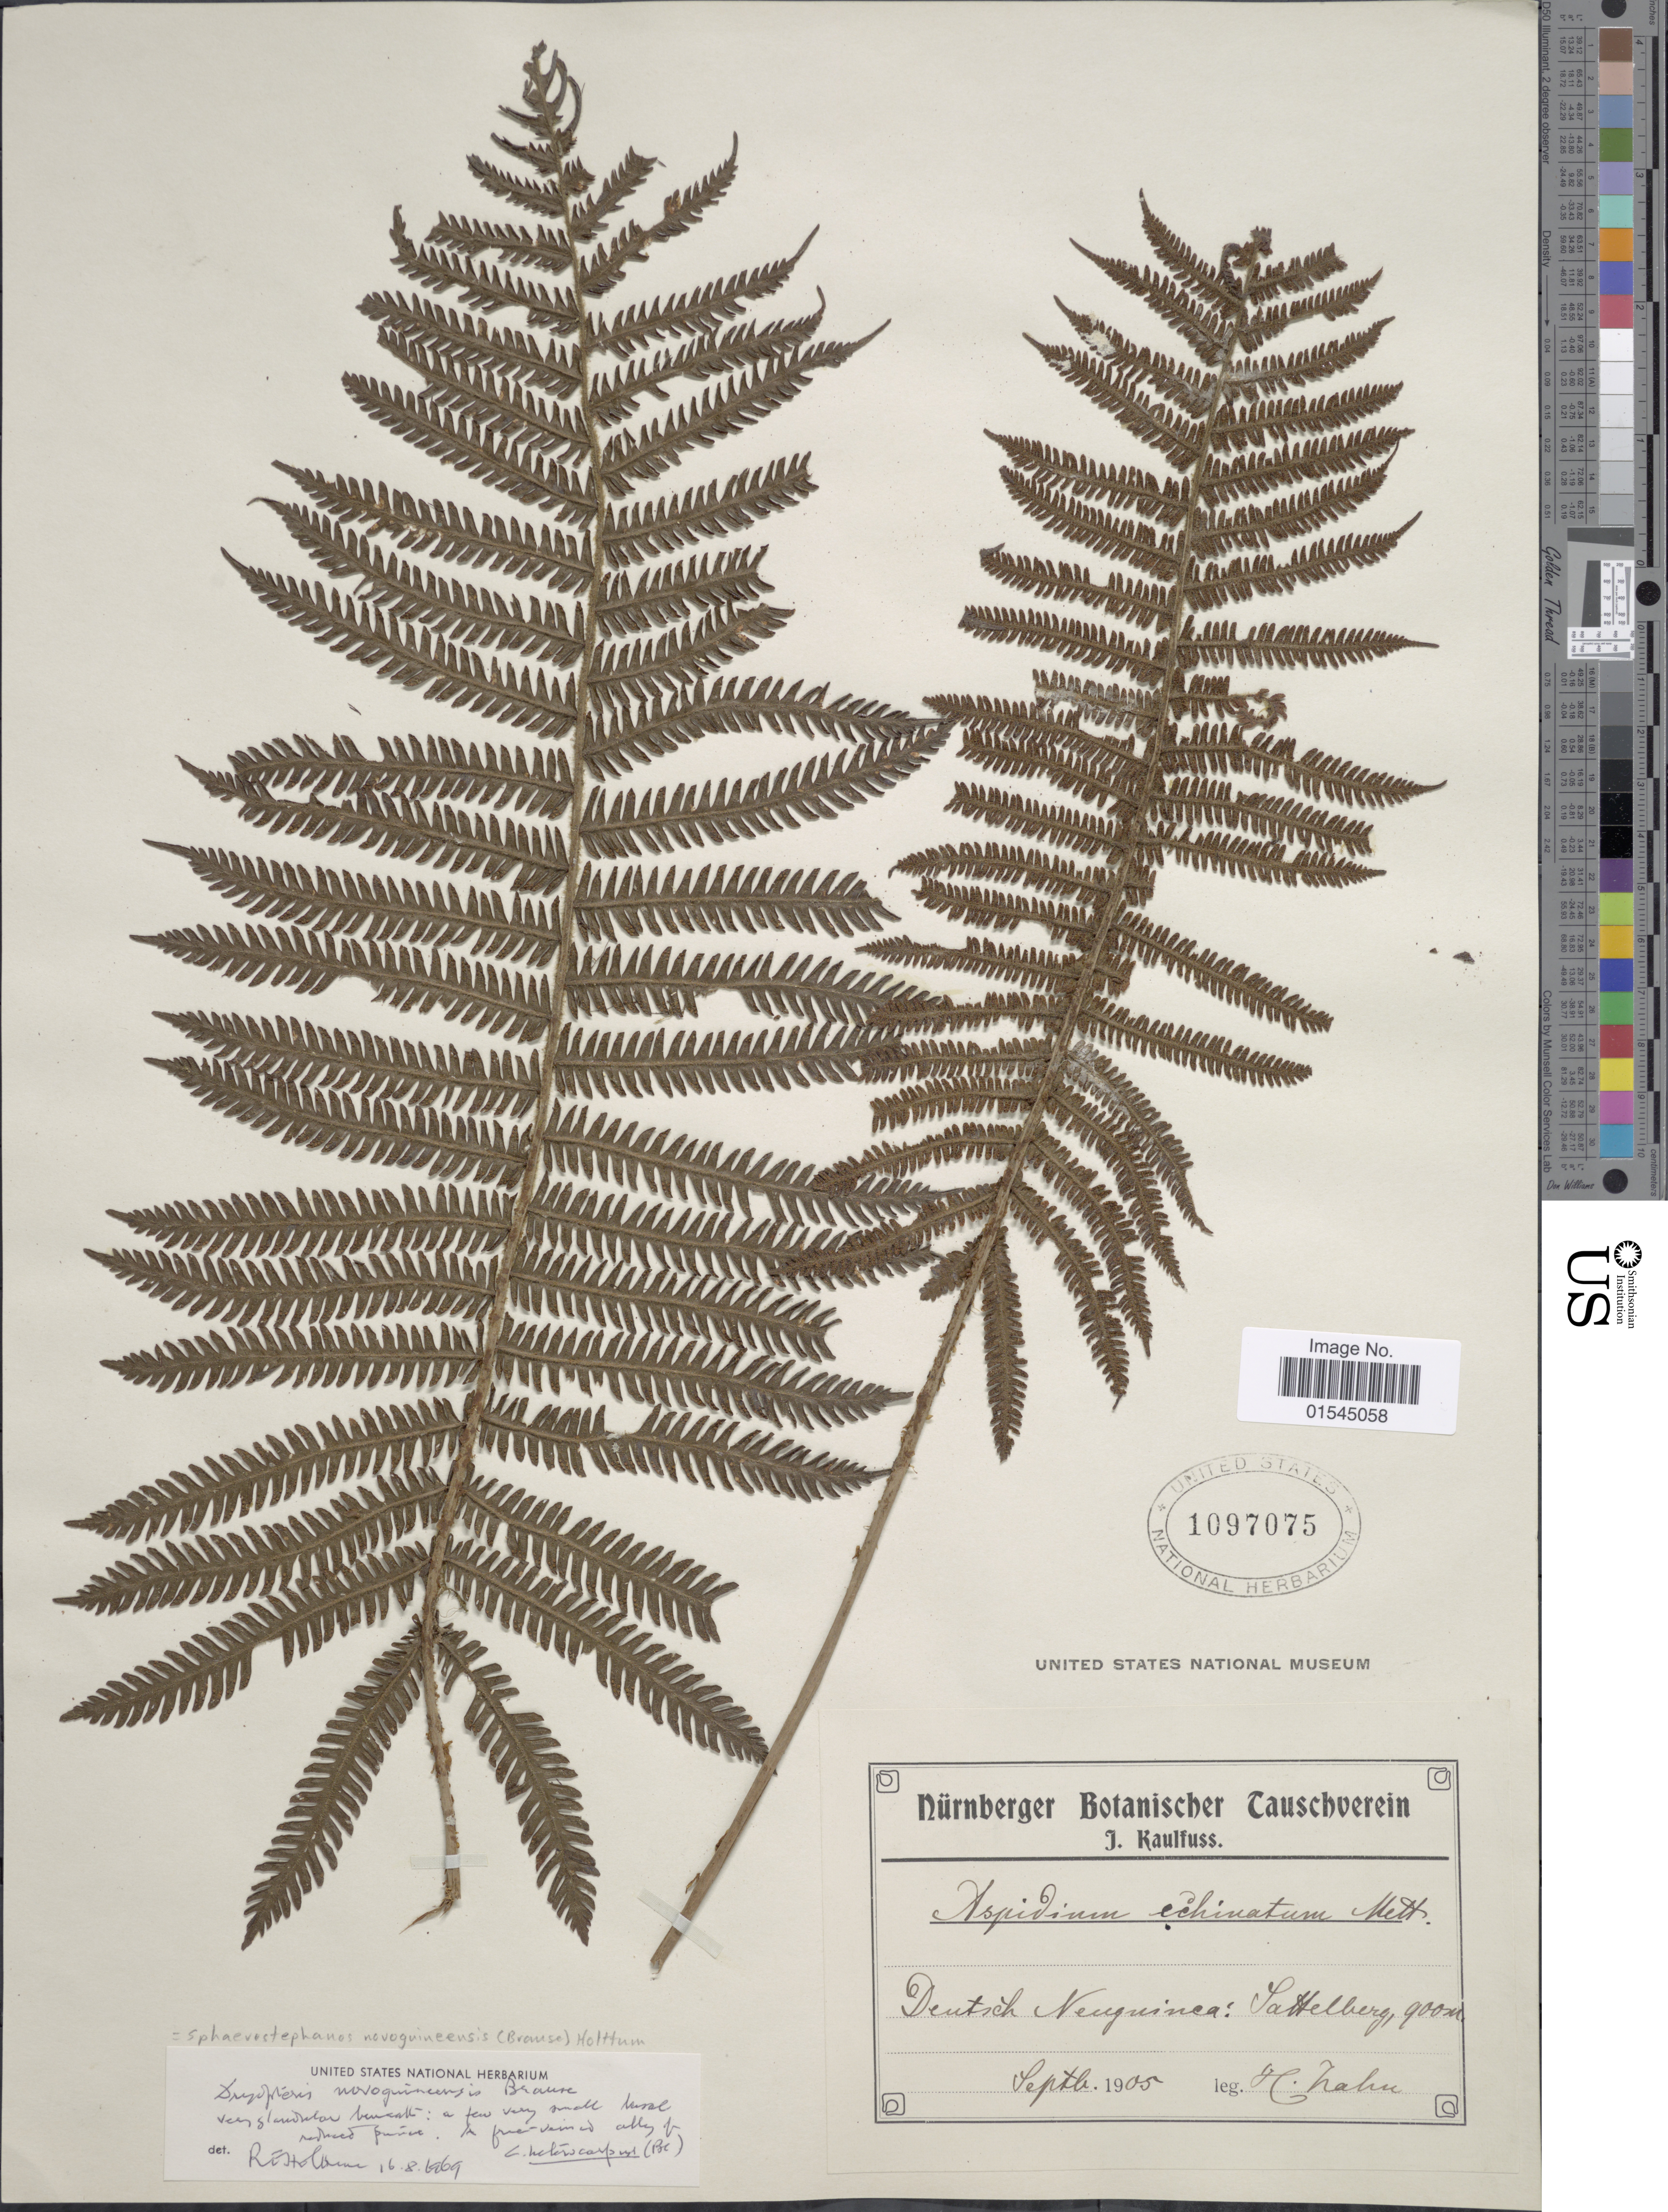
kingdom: Plantae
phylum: Tracheophyta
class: Polypodiopsida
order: Polypodiales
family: Thelypteridaceae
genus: Sphaerostephanos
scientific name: Sphaerostephanos novoguineensis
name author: (Brause) Holttum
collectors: H. Lahu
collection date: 1905-09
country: Papua New Guinea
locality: Deutsch Neuguinea: Sattelberg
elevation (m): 900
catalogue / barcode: US 1097075